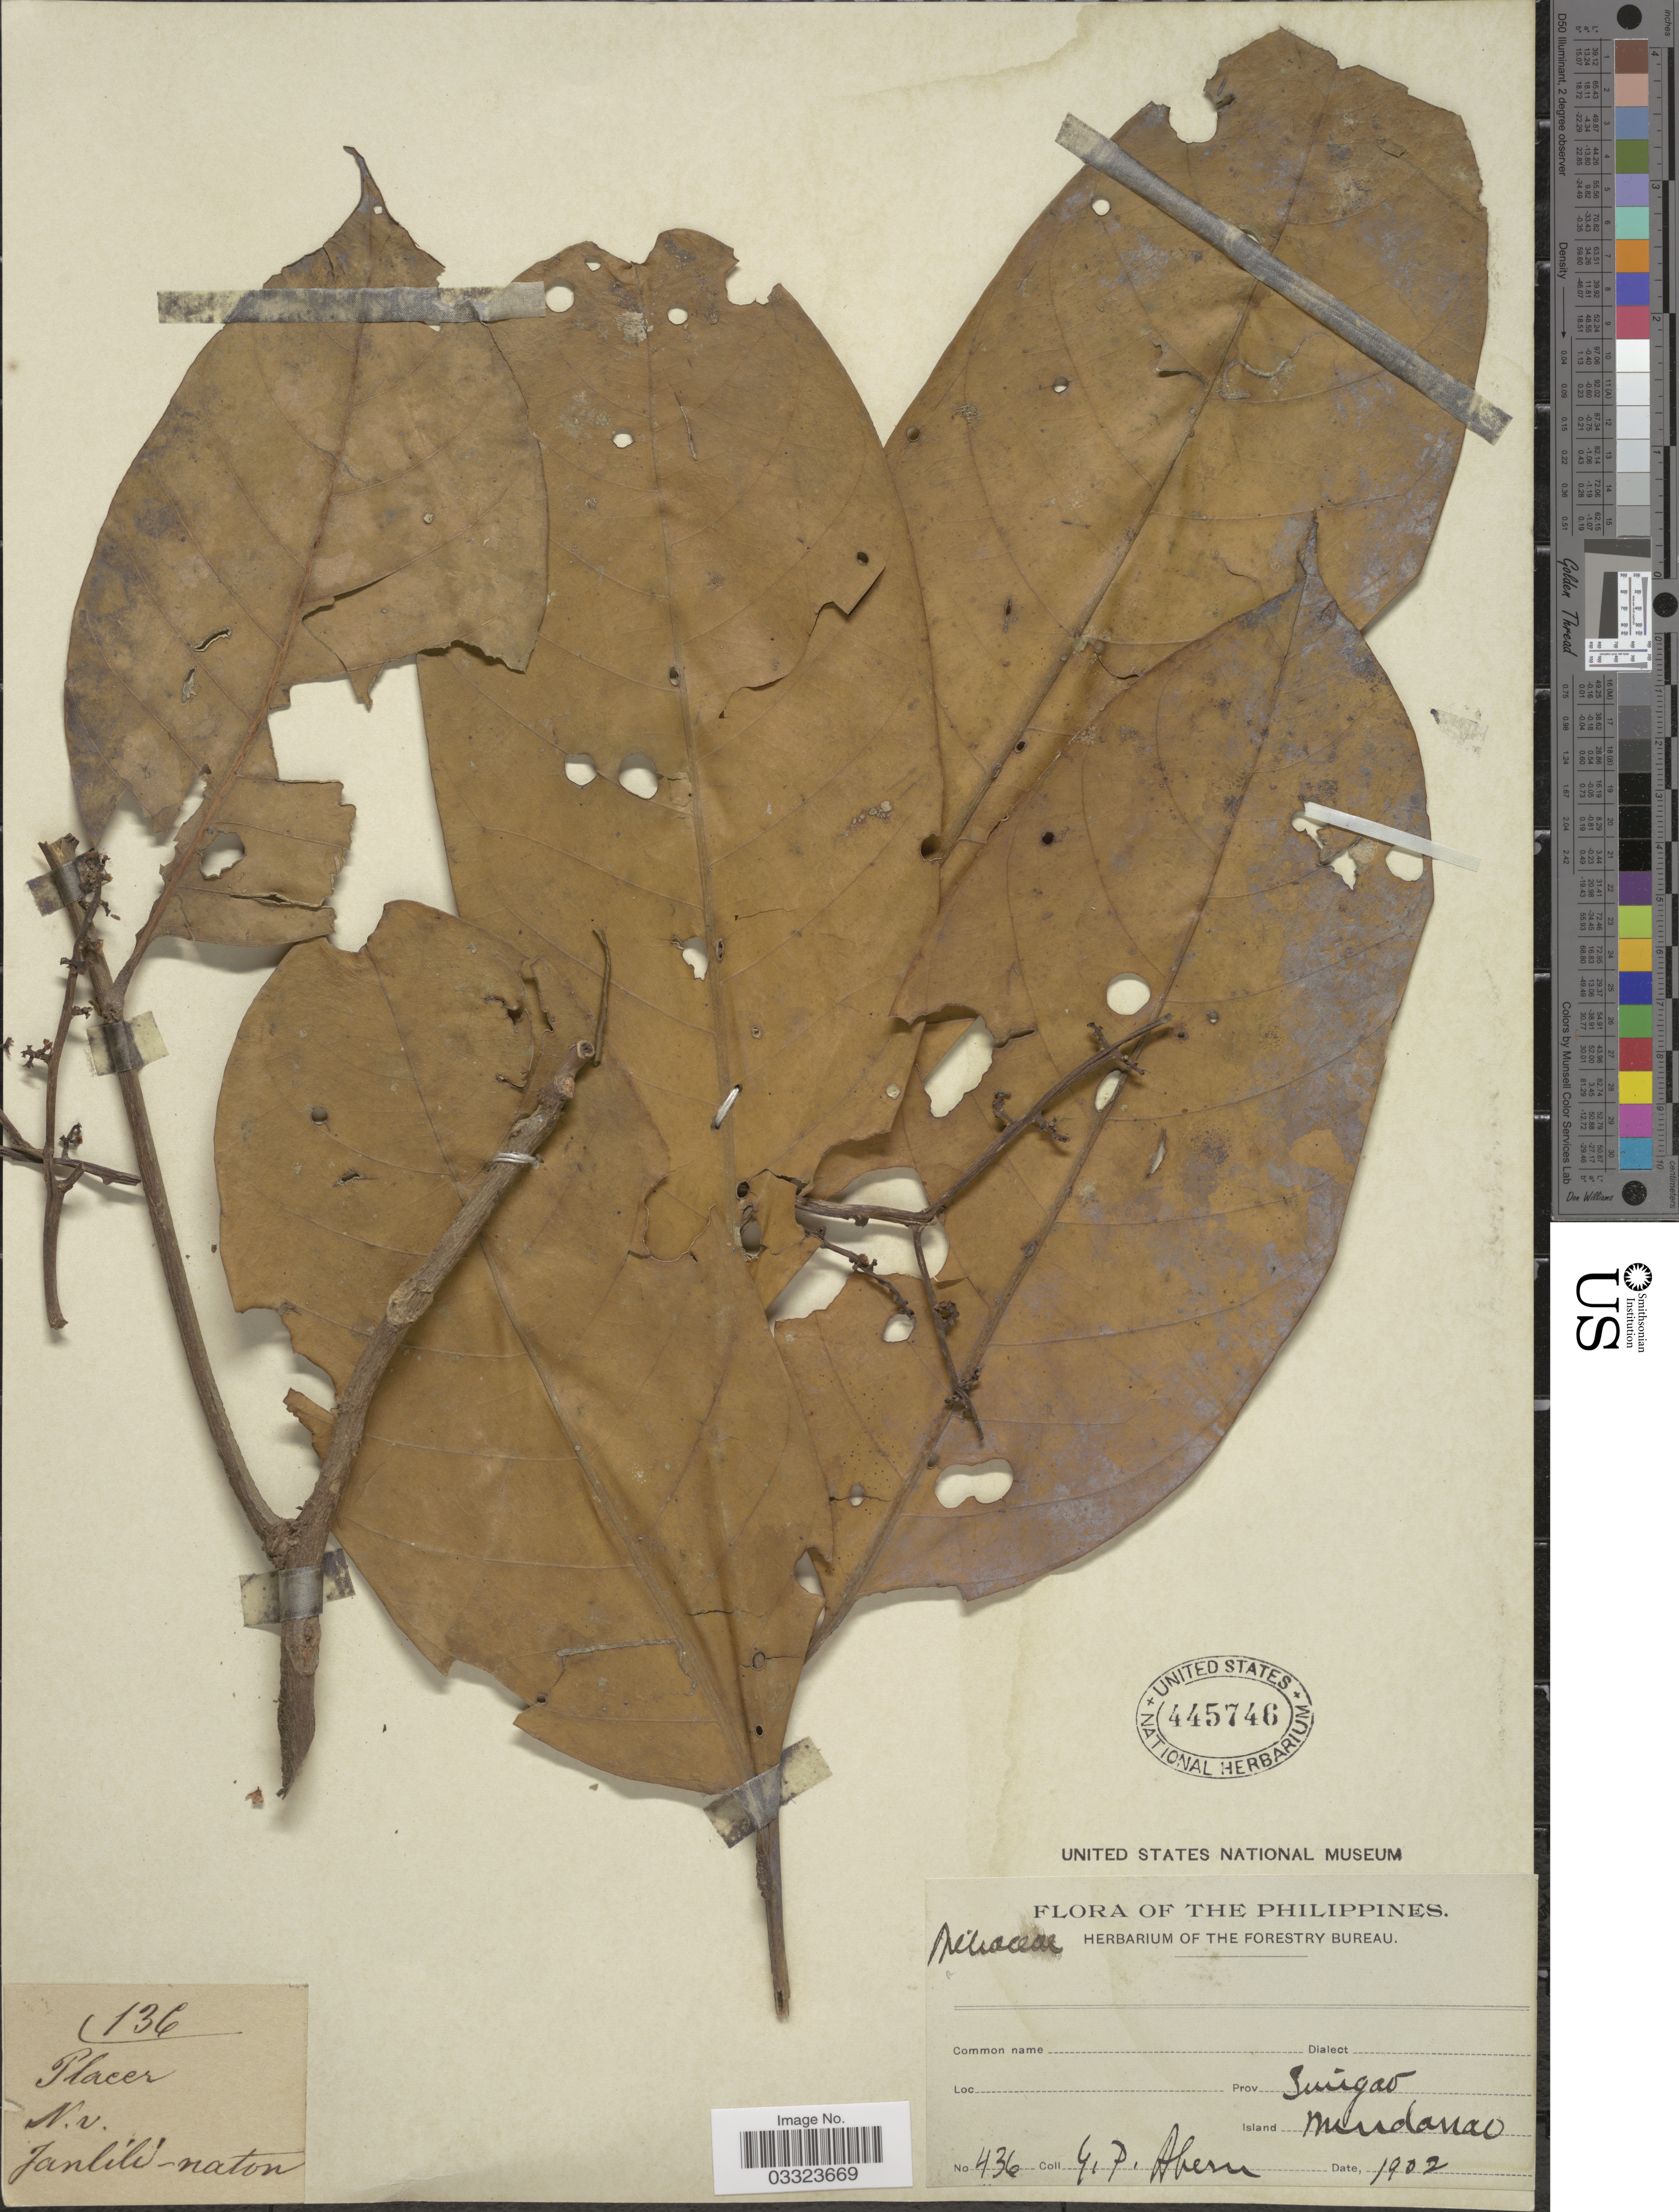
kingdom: Plantae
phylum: Tracheophyta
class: Magnoliopsida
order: Sapindales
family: Meliaceae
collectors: G. Ahern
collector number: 436/136?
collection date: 1902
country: Philippines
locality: Prov. Surigao, Island Mindanao.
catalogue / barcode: US 445746